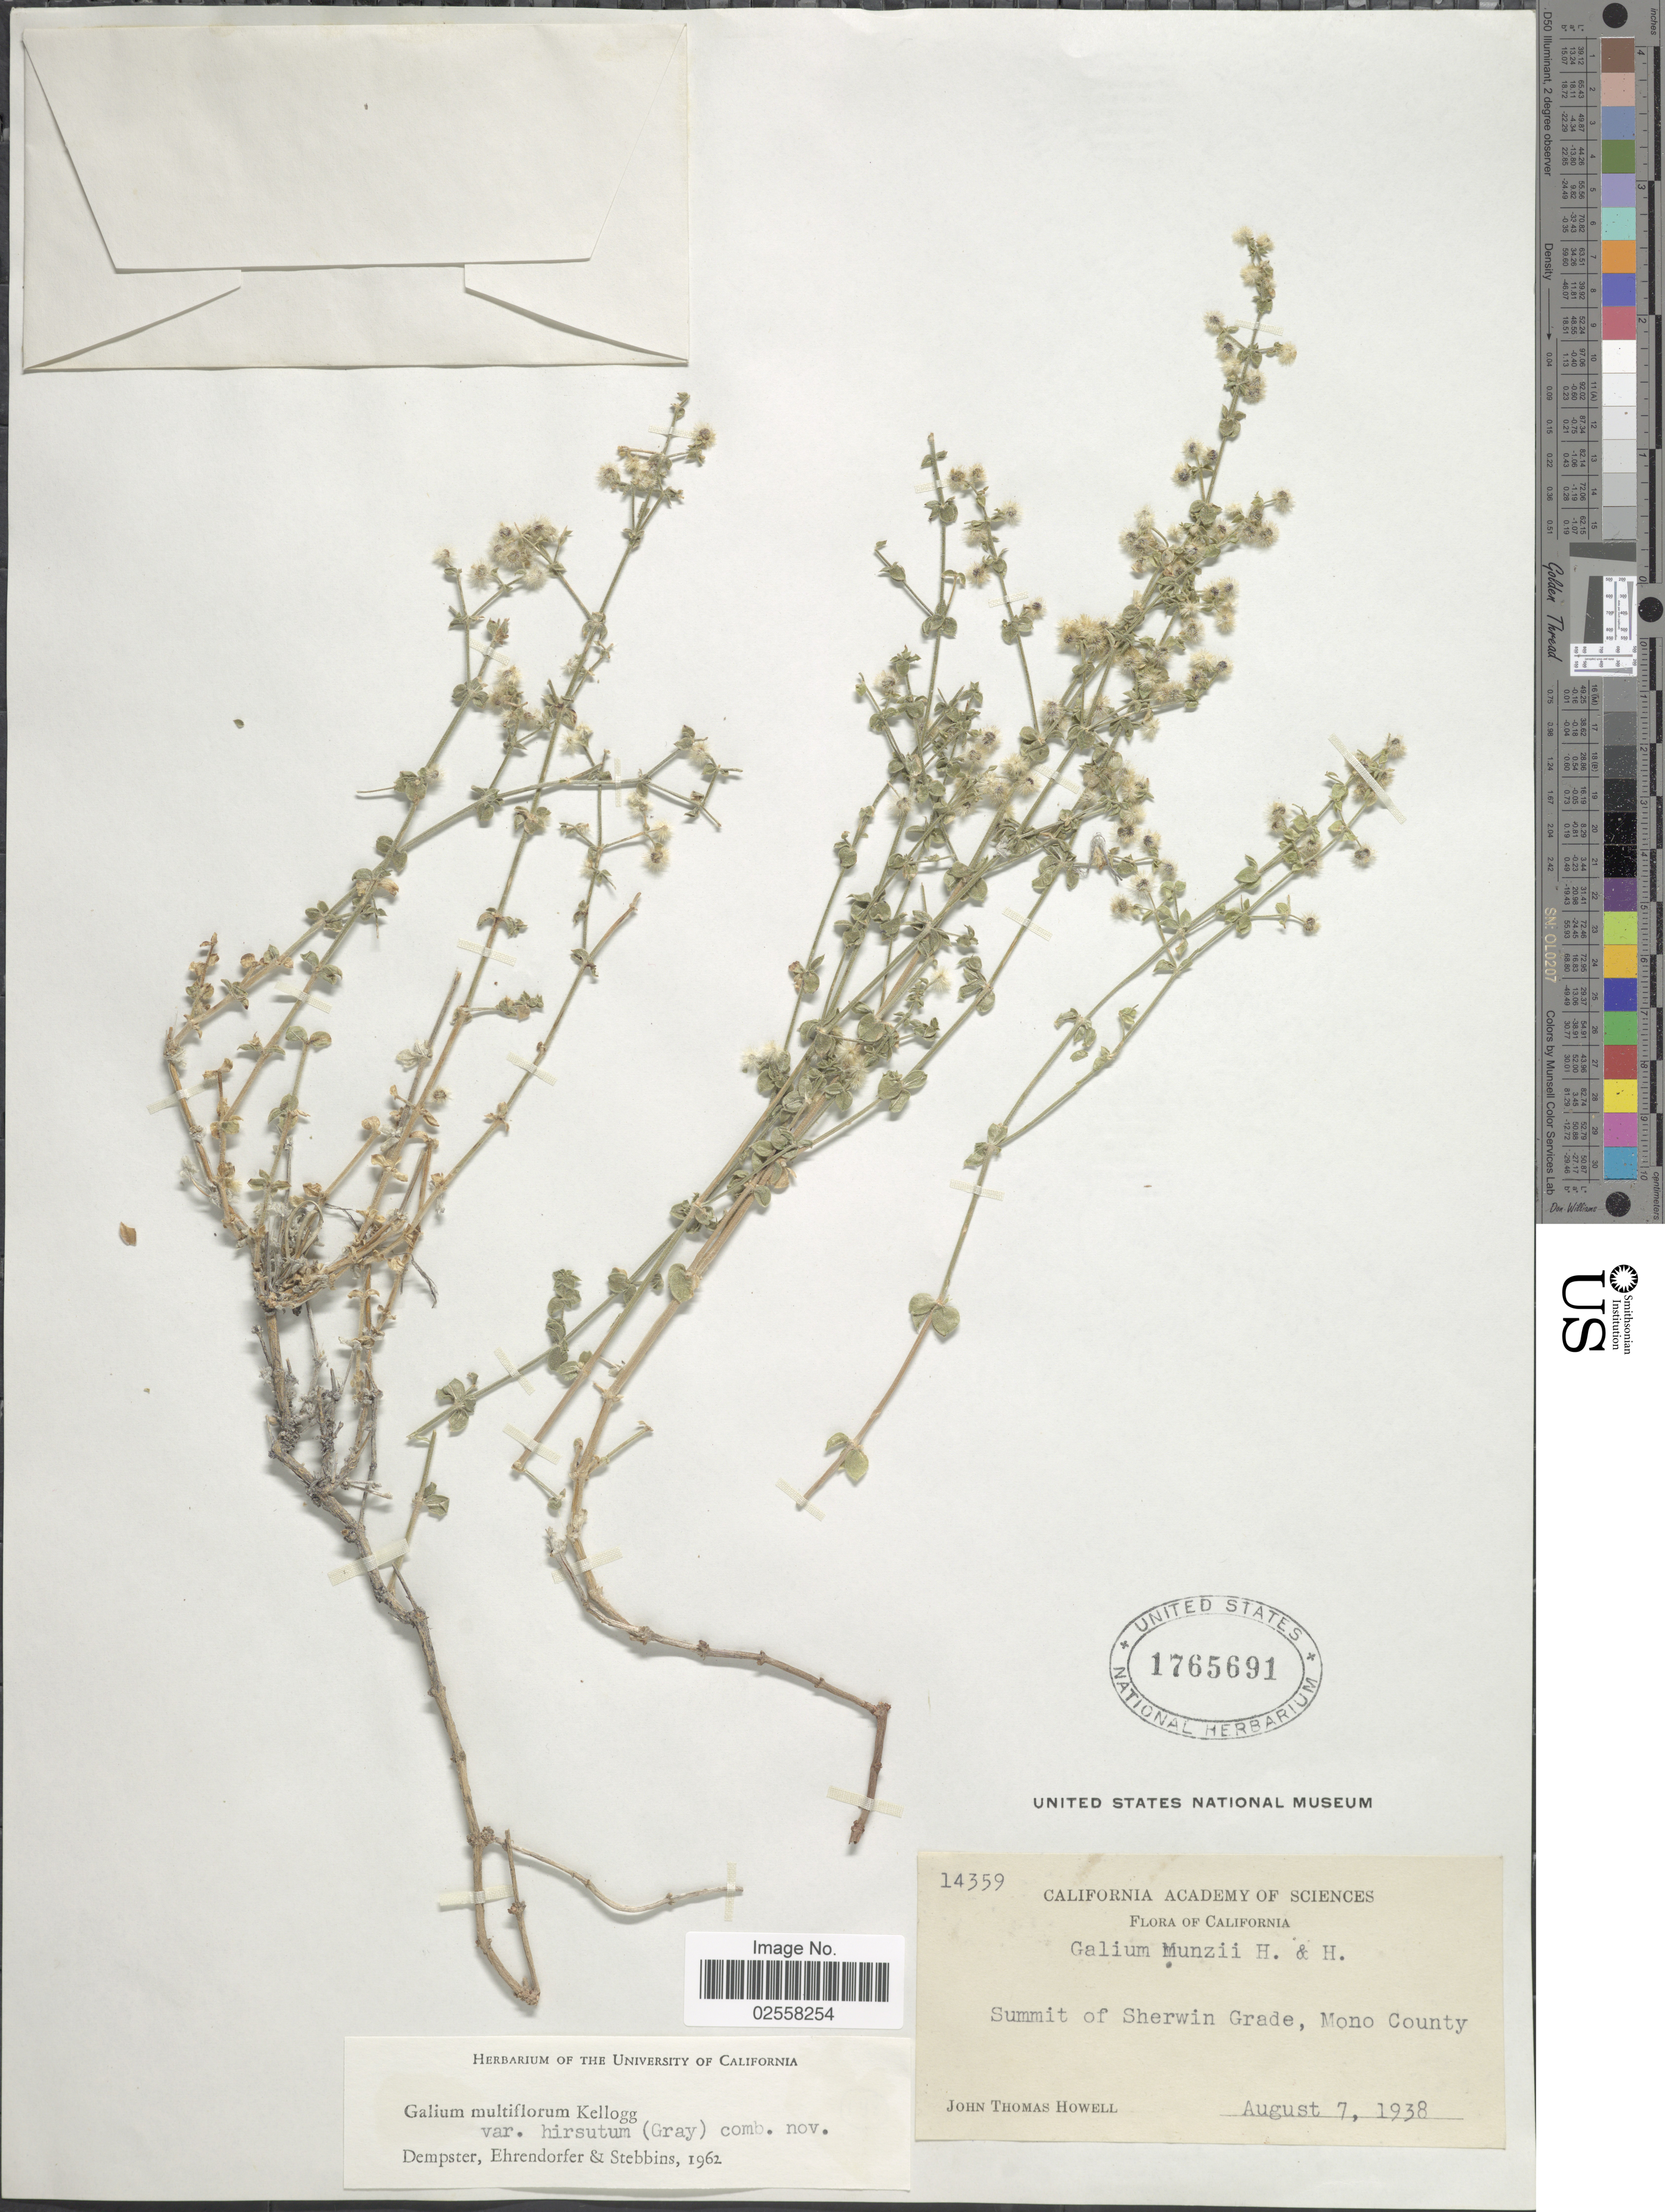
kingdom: Plantae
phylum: Tracheophyta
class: Magnoliopsida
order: Gentianales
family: Rubiaceae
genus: Galium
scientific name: Galium multiflorum var. hirsutum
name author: (A. Gray) A. Gray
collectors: J. T. Howell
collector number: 14359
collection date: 1938-08-07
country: United States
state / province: California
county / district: Mono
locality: Summit of Sherwin Grade, Mono County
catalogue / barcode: US 1765691